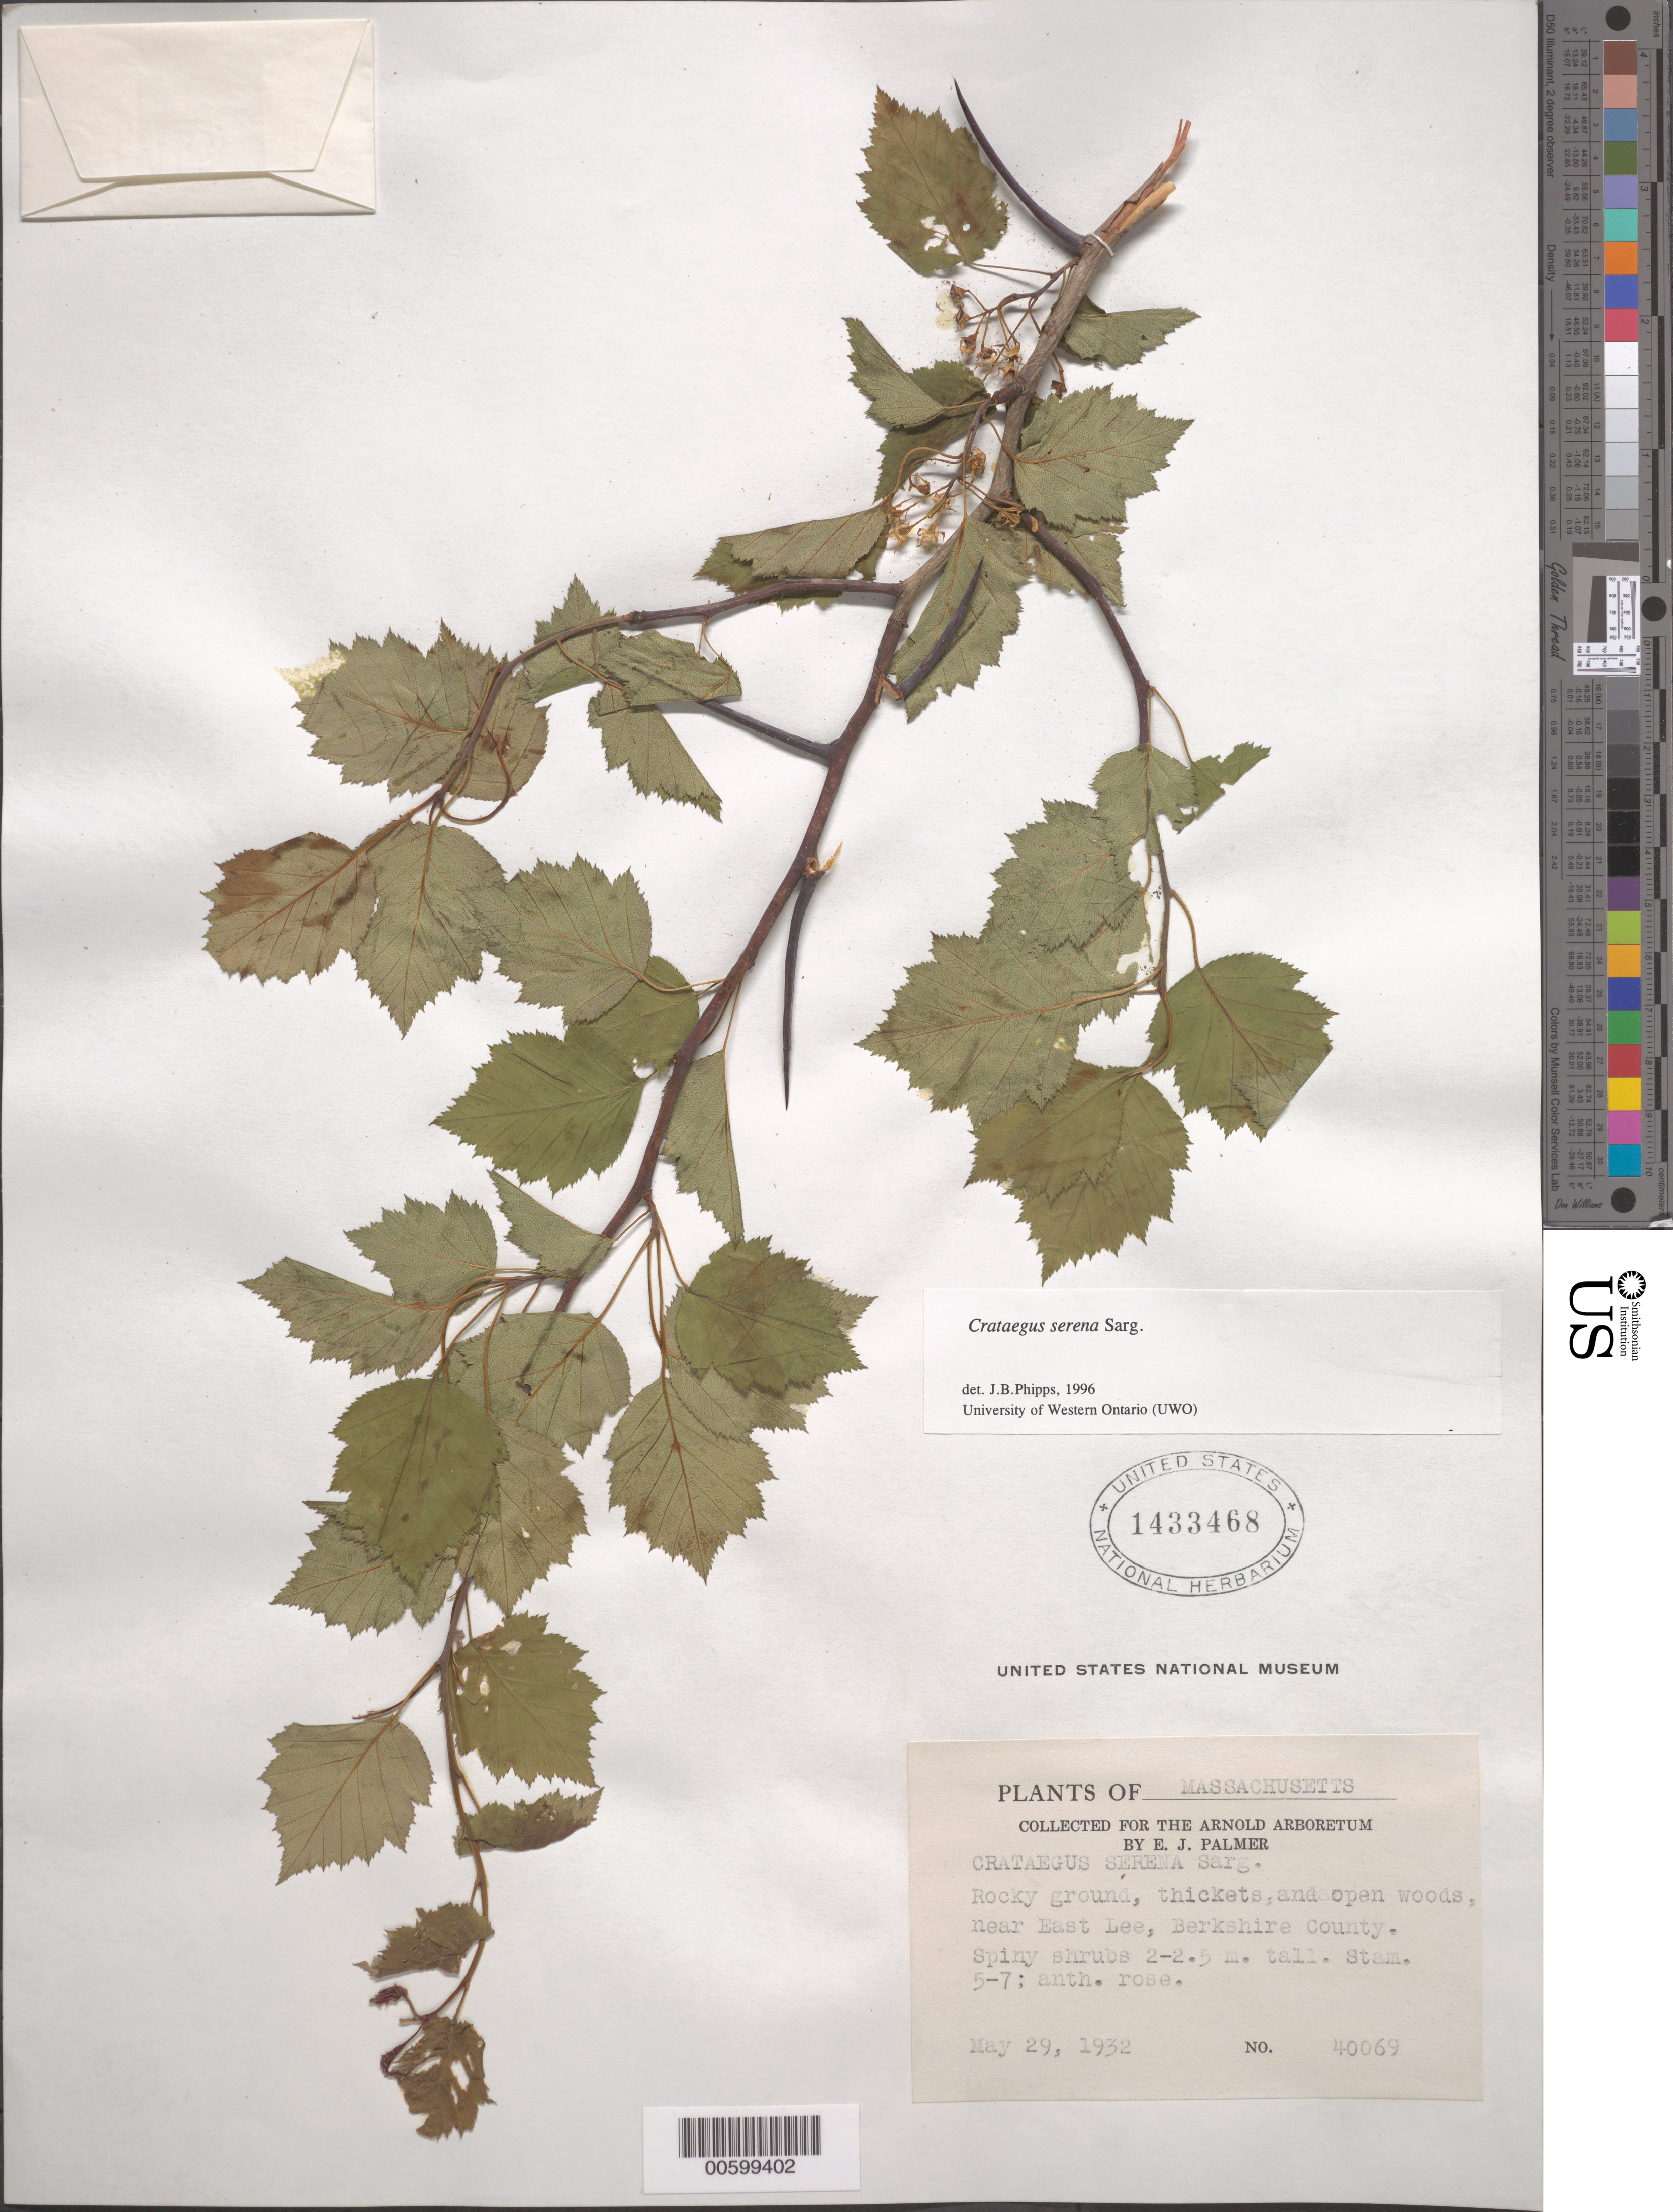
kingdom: Plantae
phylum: Tracheophyta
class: Magnoliopsida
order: Rosales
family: Rosaceae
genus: Crataegus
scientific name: Crataegus serena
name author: Sarg.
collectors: E. J. Palmer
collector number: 40069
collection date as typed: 29 May 1932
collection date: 1932-05-29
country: United States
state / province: Massachusetts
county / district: Berkshire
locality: Near East Lee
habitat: Rocky ground, thickets and open woods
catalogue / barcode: US 1433468